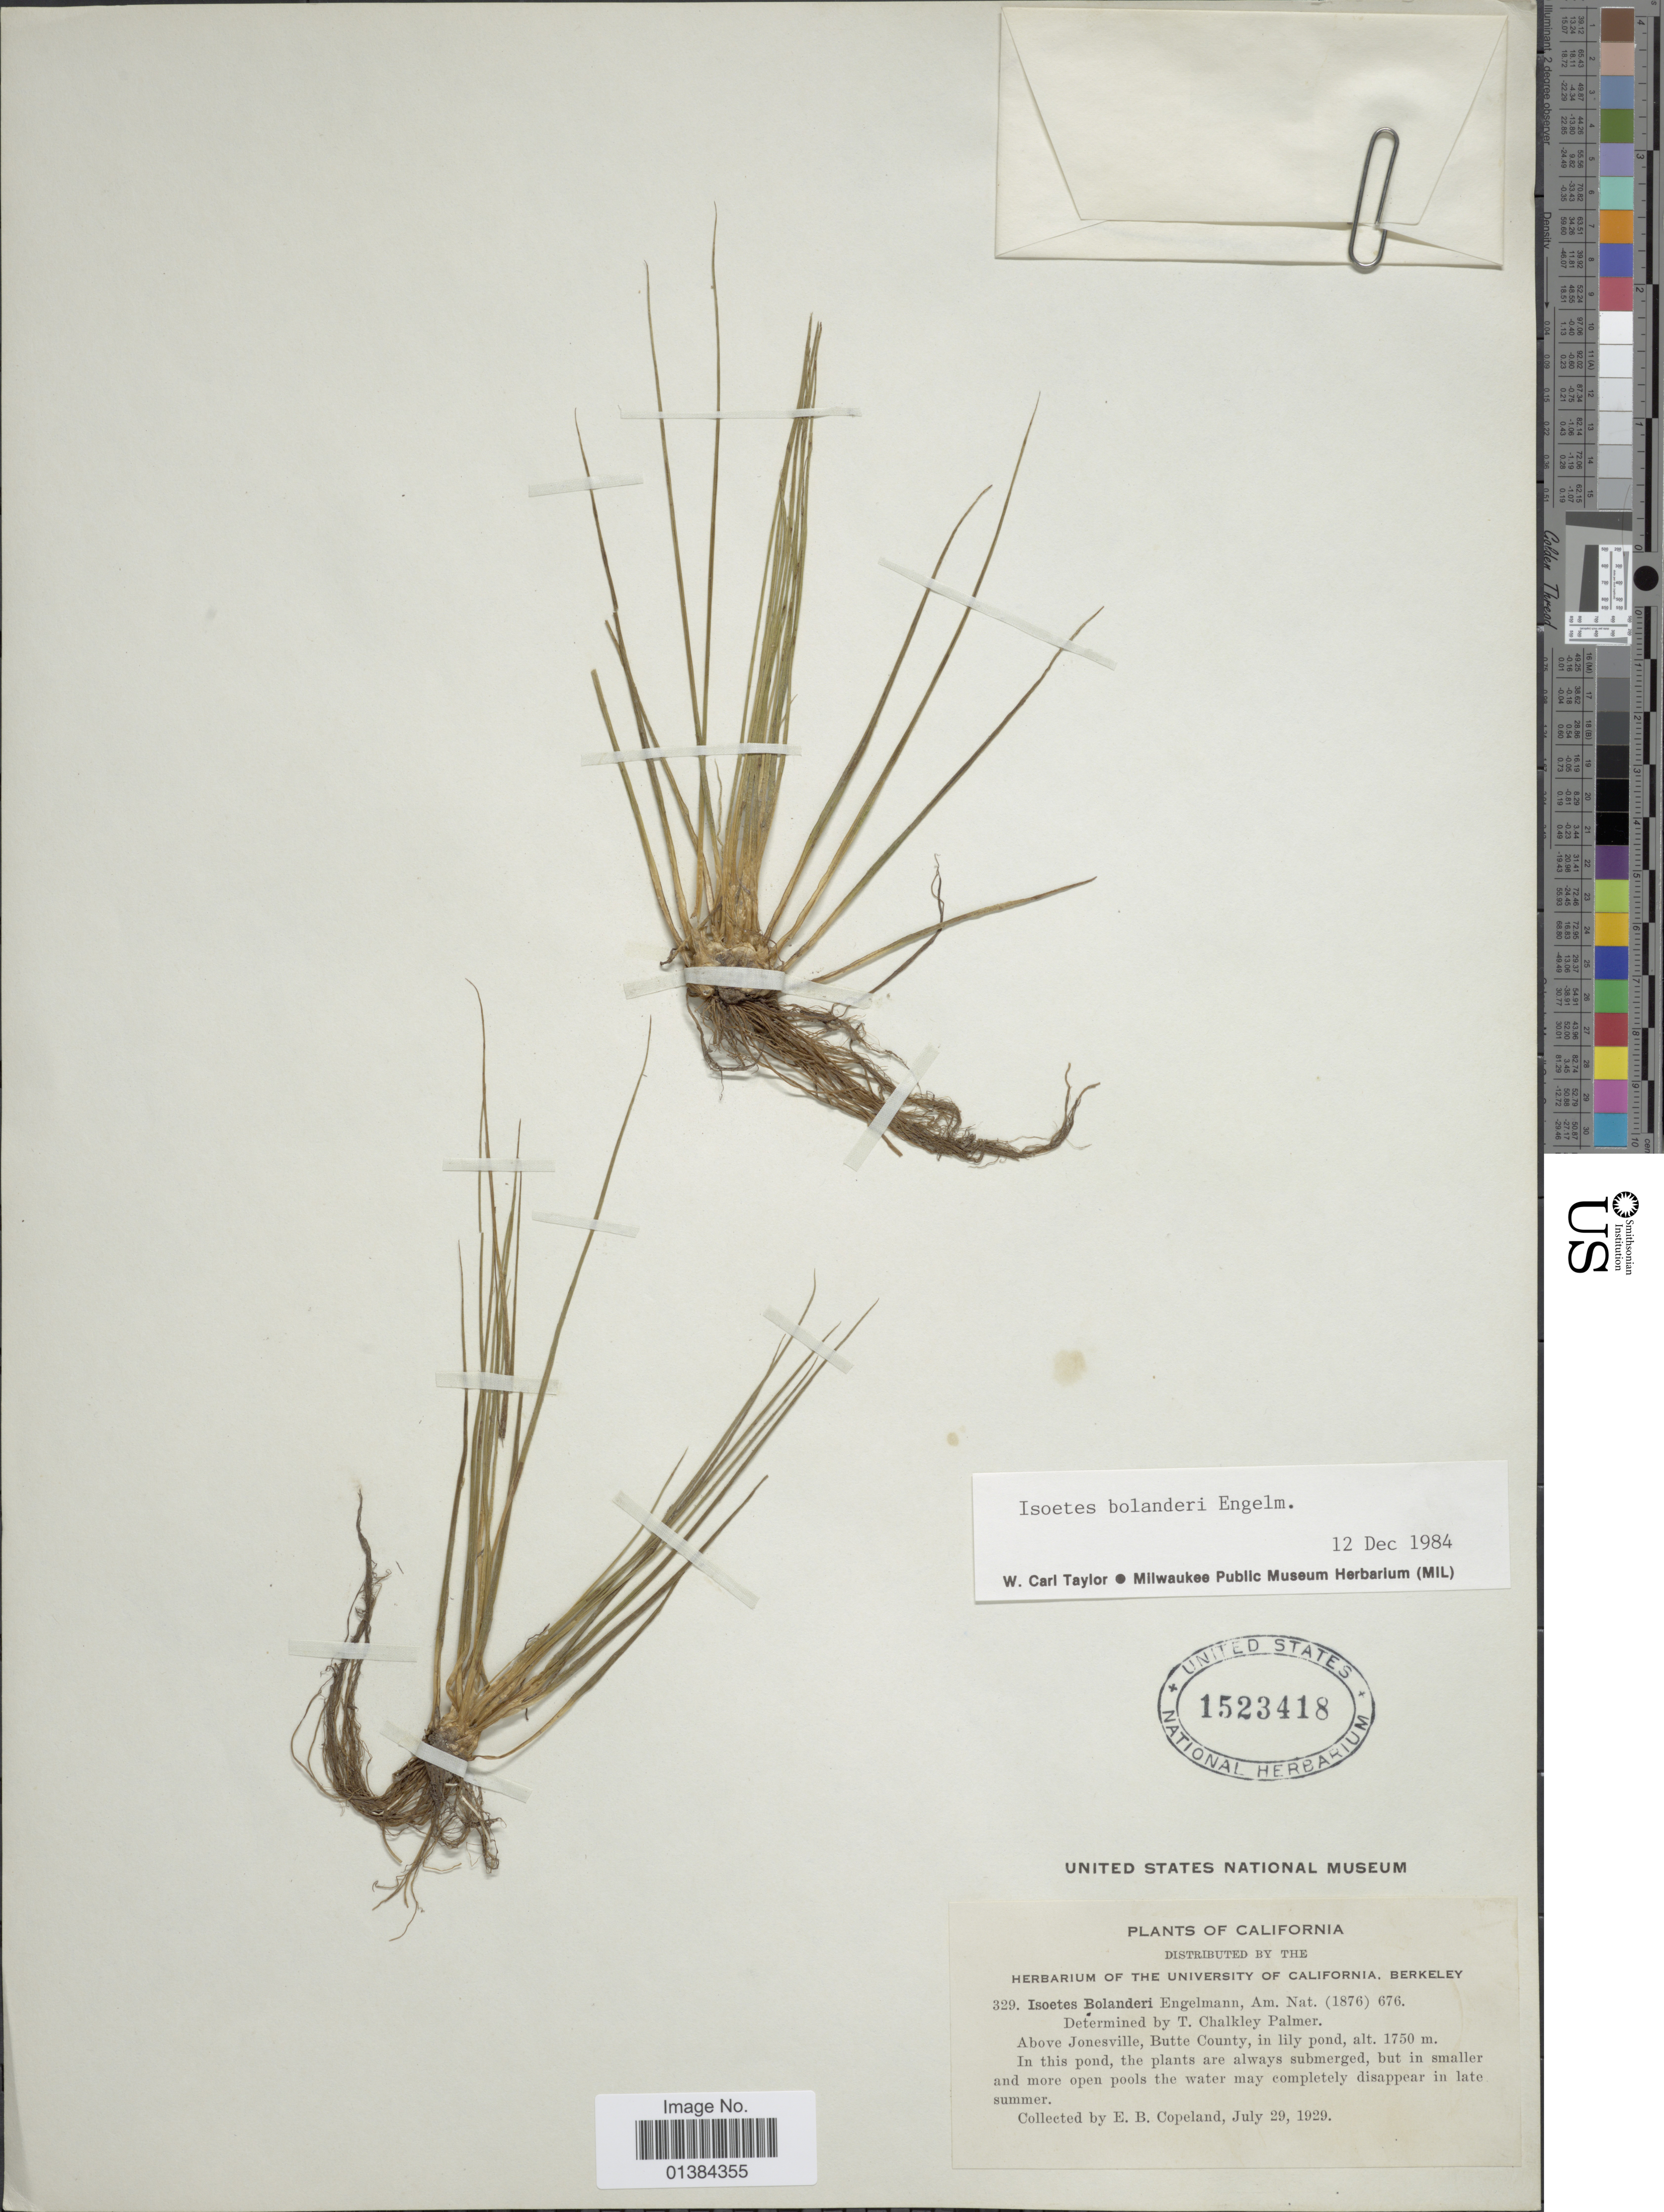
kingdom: Plantae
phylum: Tracheophyta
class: Lycopodiopsida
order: Isoetales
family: Isoetaceae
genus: Isoetes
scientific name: Isoetes bolanderi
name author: Engelm.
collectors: E. B. Copeland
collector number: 329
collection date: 1929-07-29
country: United States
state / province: California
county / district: Butte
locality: Above Jonesville, Butte County, in lily pond.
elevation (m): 1750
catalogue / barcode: US 1523418